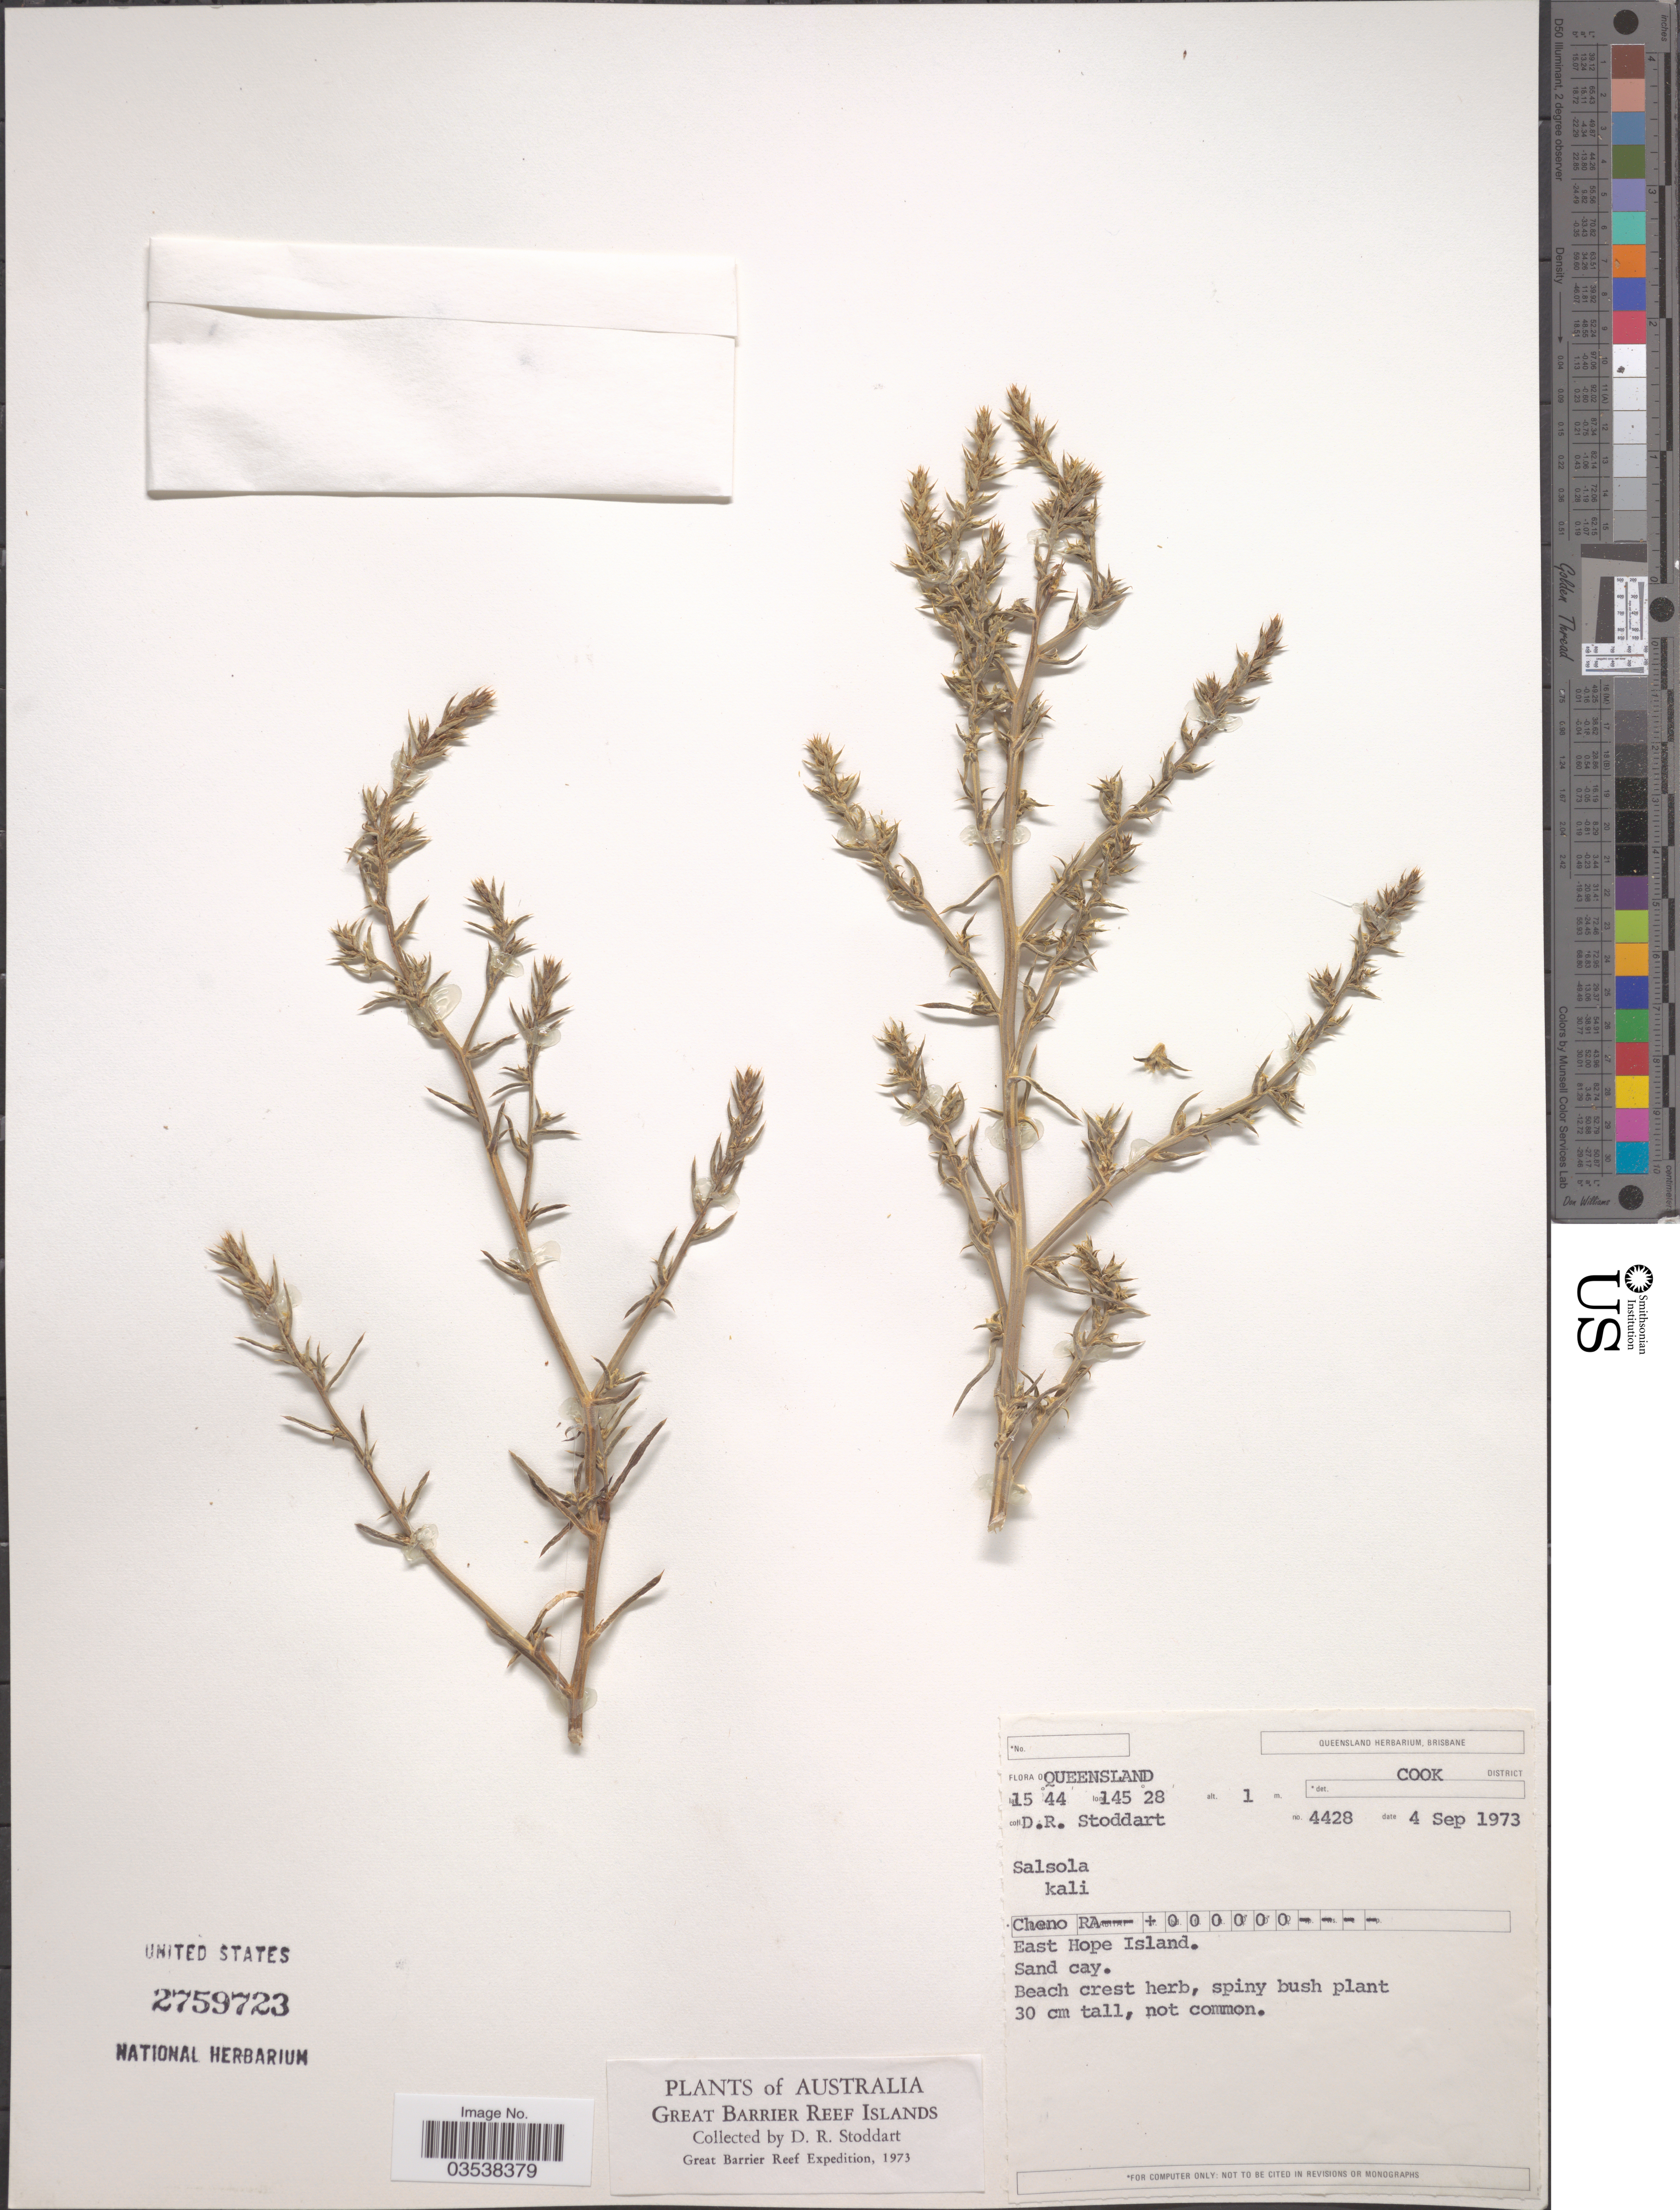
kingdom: Plantae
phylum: Tracheophyta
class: Magnoliopsida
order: Caryophyllales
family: Amaranthaceae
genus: Salsola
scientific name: Salsola kali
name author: L.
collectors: D. R. Stoddart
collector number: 4428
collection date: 1973-09-04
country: Australia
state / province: Queensland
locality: Cook District. East Hope Island. Great Barrier Reef Islands.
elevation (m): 1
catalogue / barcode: US 2759723